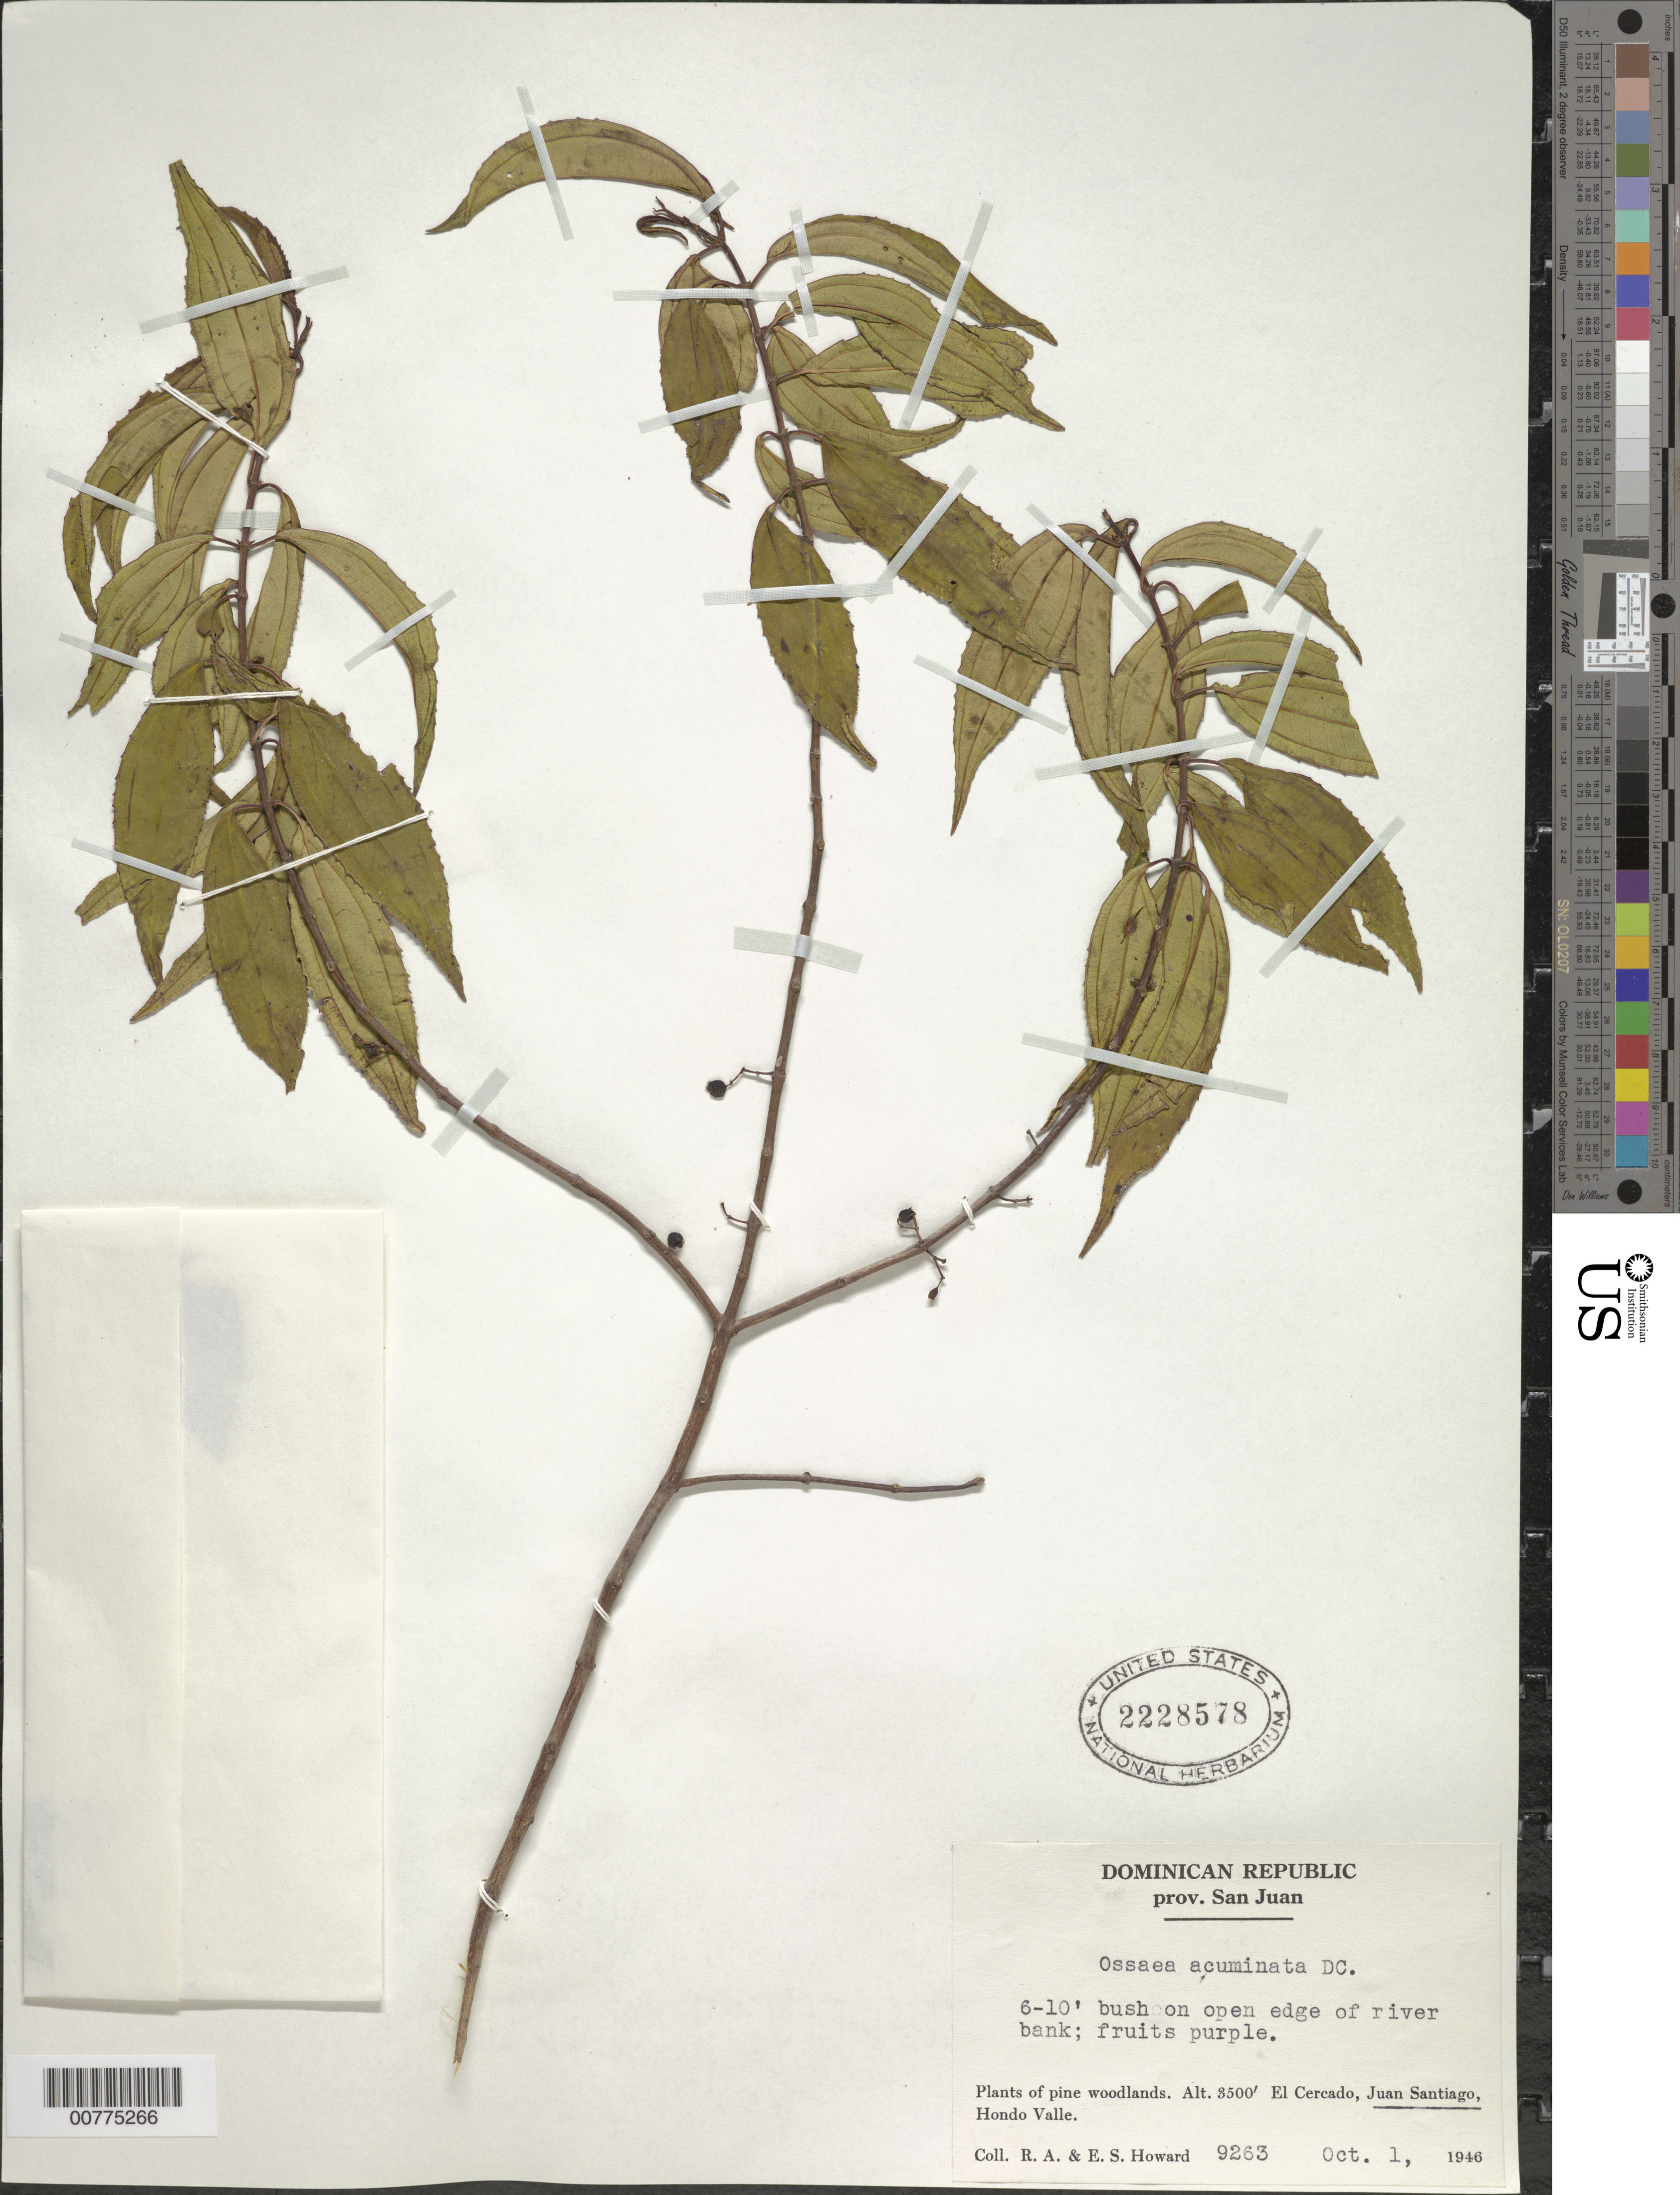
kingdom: Plantae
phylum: Tracheophyta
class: Magnoliopsida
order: Myrtales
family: Melastomataceae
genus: Mecranium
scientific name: Mecranium acuminatum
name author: (DC.) Skean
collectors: R. A. Howard & E. S. Howard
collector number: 9263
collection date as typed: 01 Oct 1946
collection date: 1946-10-01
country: Dominican Republic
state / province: San Juan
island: Hispaniola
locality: El Cercado, Juan Santiago, Hondo Valle.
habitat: Pine woodlands, on open edge of river bank.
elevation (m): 1067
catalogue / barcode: US 2228578